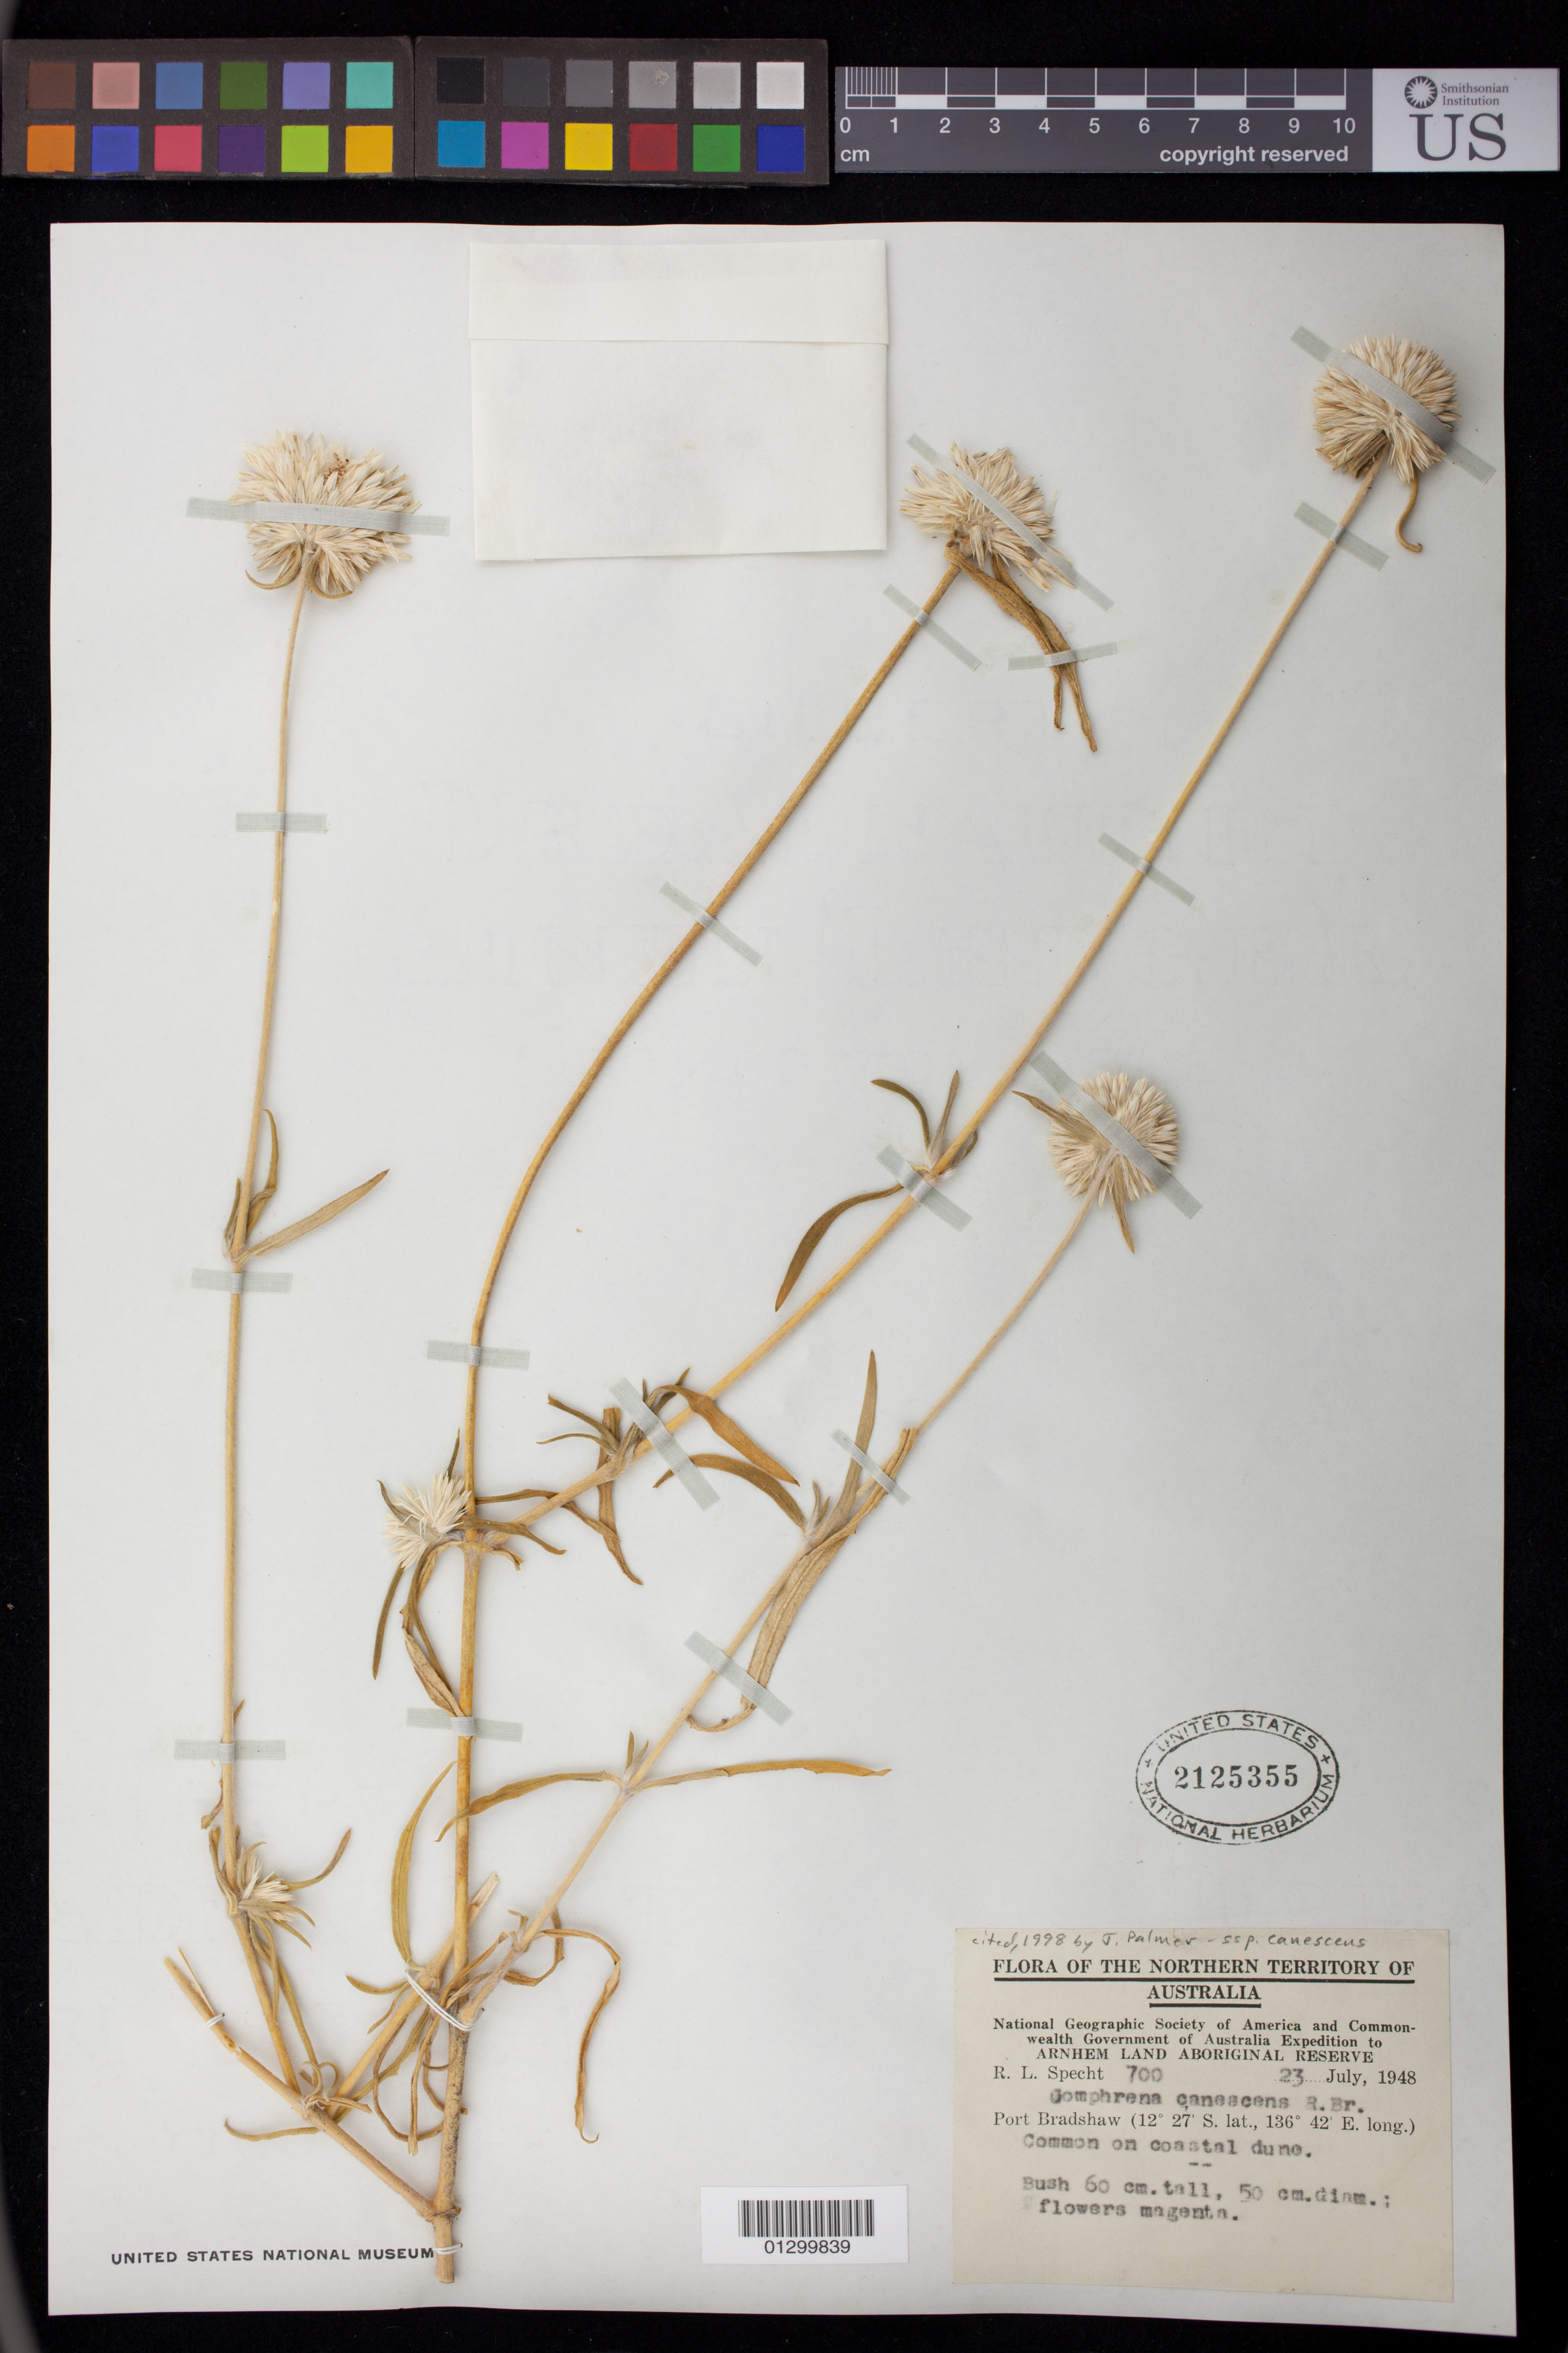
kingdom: Plantae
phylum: Tracheophyta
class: Magnoliopsida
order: Caryophyllales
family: Amaranthaceae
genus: Gomphrena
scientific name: Gomphrena canescens subsp. canescens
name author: R. Br.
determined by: Palmer, J.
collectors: R. L. Specht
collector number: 700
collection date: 1948-07-23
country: Australia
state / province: Northern Territory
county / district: East Arnhem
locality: Port Bradshaw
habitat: Common on coastal dune.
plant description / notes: Bush 60 cm. tall, 50 cm. diam.; flowers magenta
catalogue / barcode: US 2125355